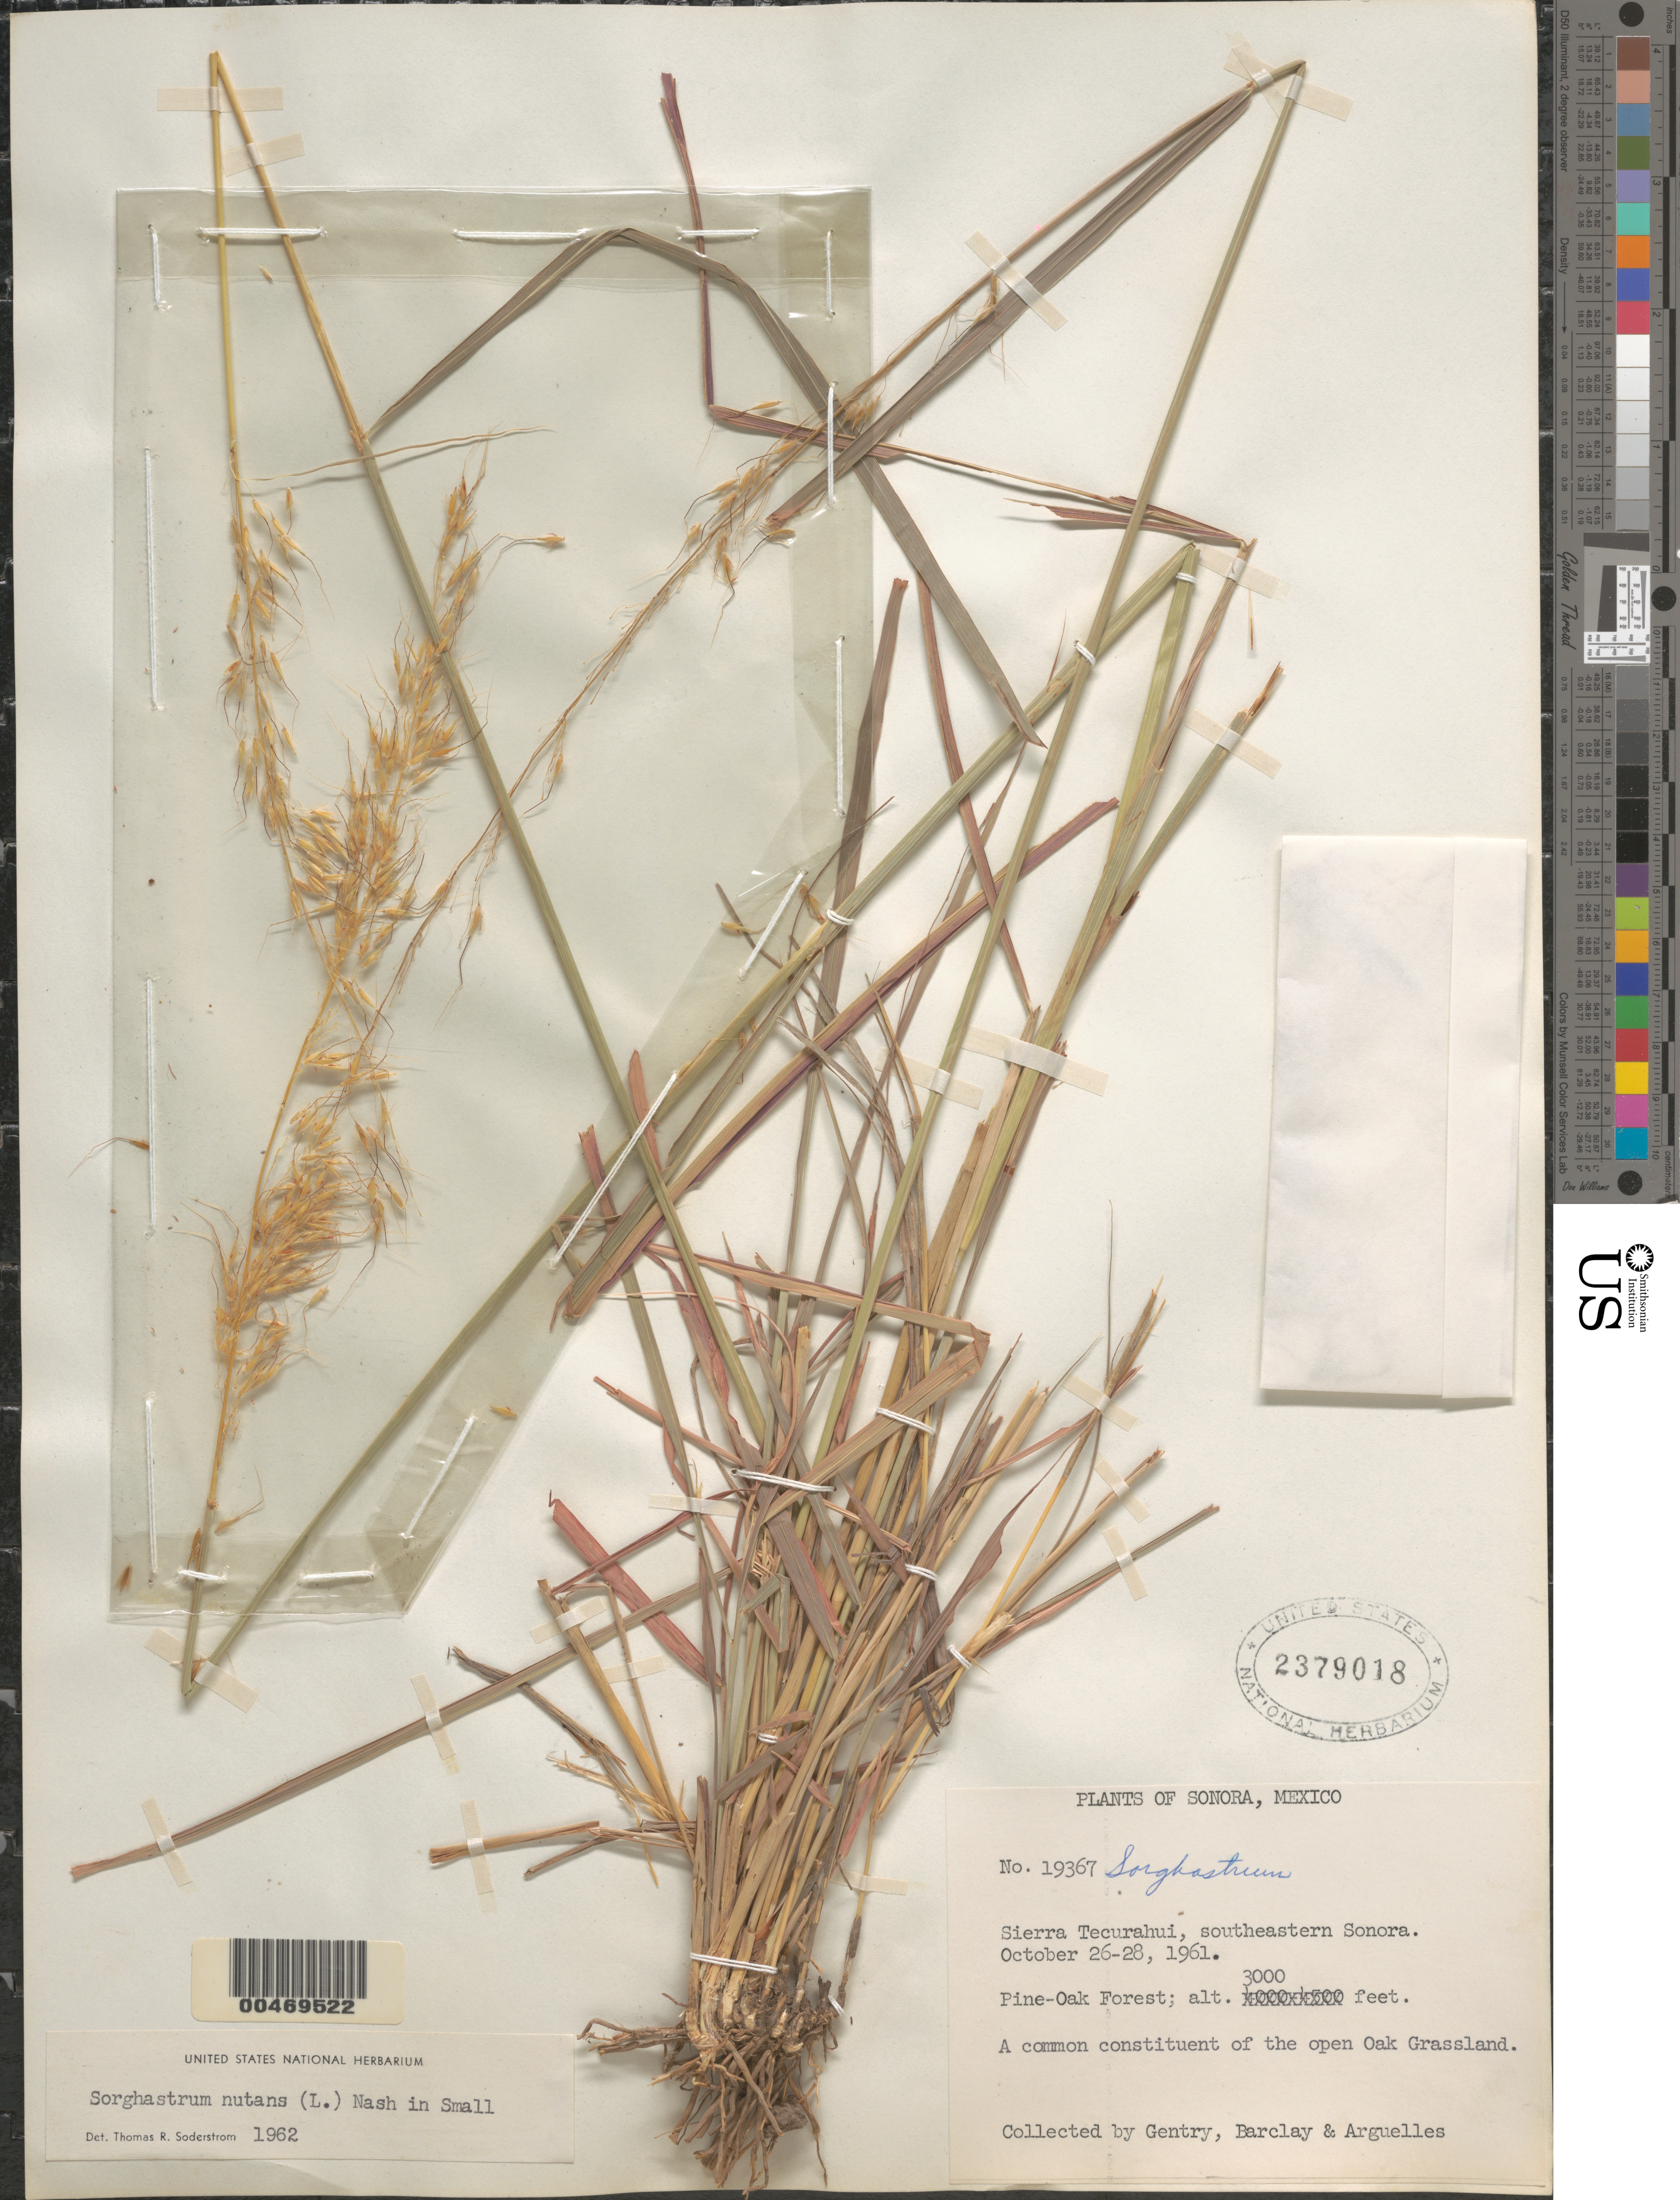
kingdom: Plantae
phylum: Tracheophyta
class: Liliopsida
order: Poales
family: Poaceae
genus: Sorghastrum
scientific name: Sorghastrum nutans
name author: (L.) Nash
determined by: Soderstrom, T. R.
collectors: Gentry, --, A. S. Barclay & J. Arguelles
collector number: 19367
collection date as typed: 26 Oct 1961 to 28 Oct 1961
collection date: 1961-10-26/1961-10-28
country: Mexico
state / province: Sonora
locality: Sierra Tecurahui, SE Sonora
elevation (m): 914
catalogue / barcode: US 2379018